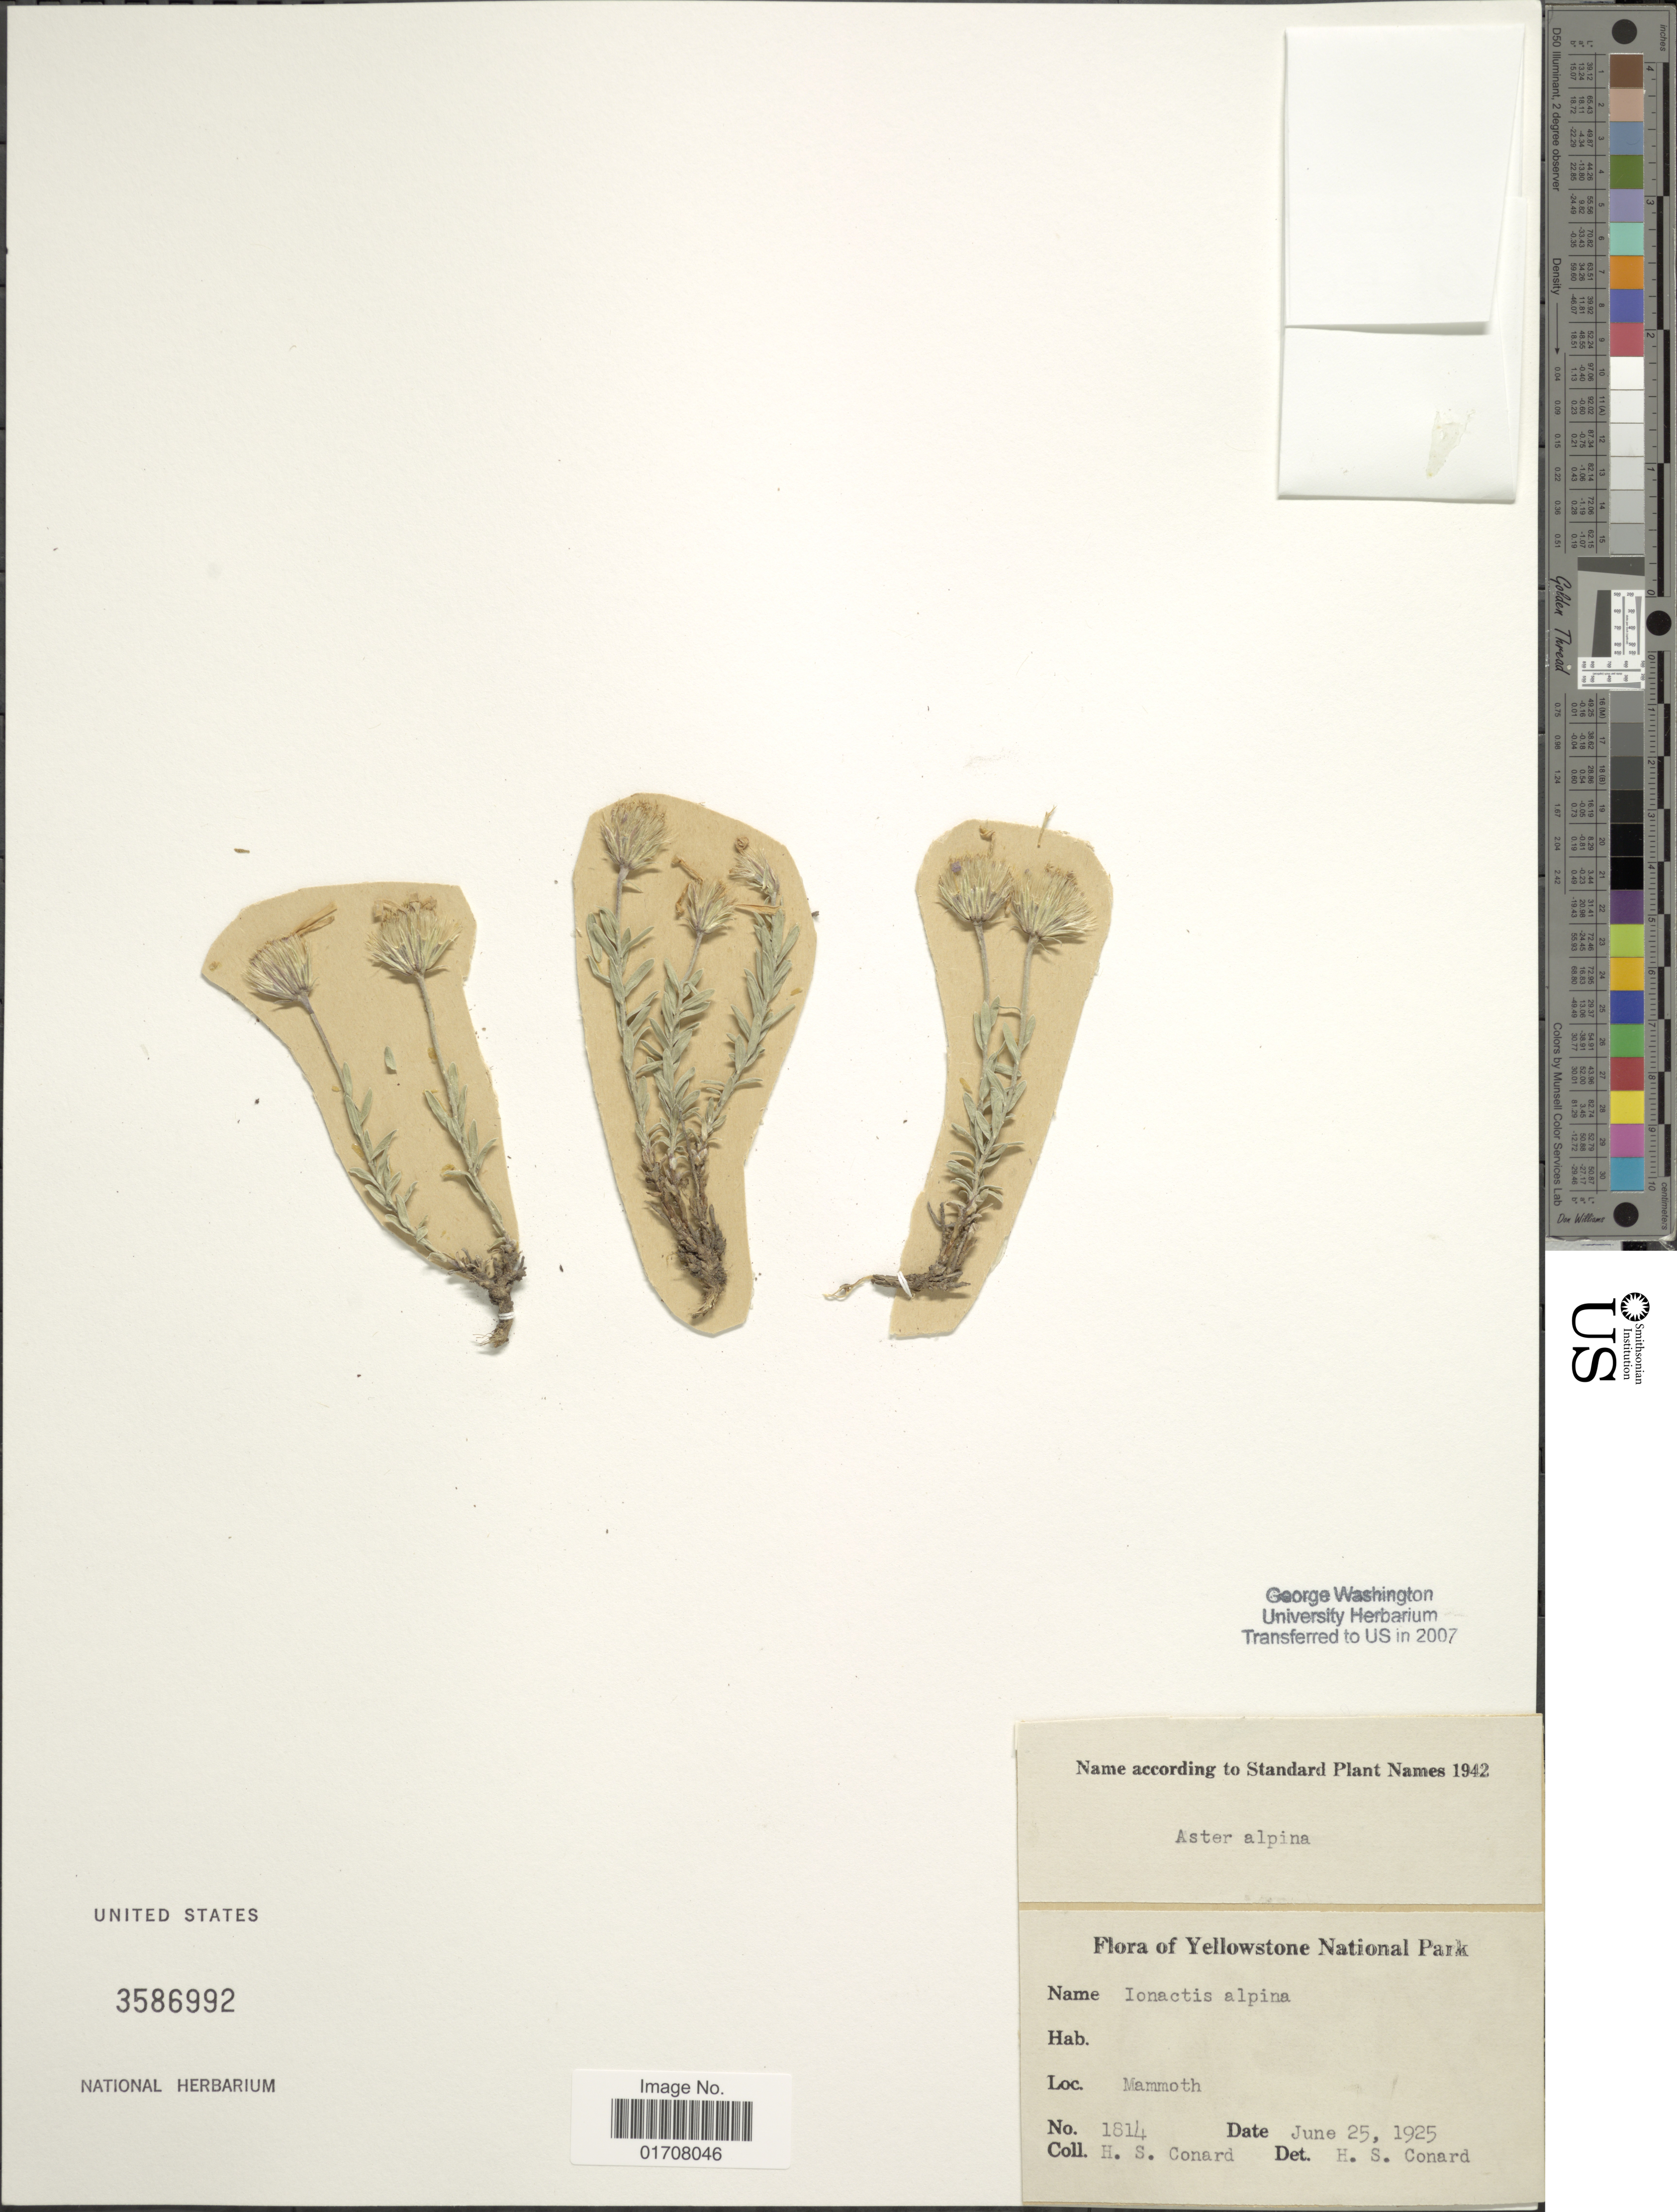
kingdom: Plantae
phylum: Tracheophyta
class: Magnoliopsida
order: Asterales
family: Asteraceae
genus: Ionactis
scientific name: Ionactis alpina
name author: (Nutt.) Greene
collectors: H. Conrad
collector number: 1814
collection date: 1925-06-25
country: United States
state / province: Wyoming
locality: Yellowstone National Park, Mammoth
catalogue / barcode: US 3586992